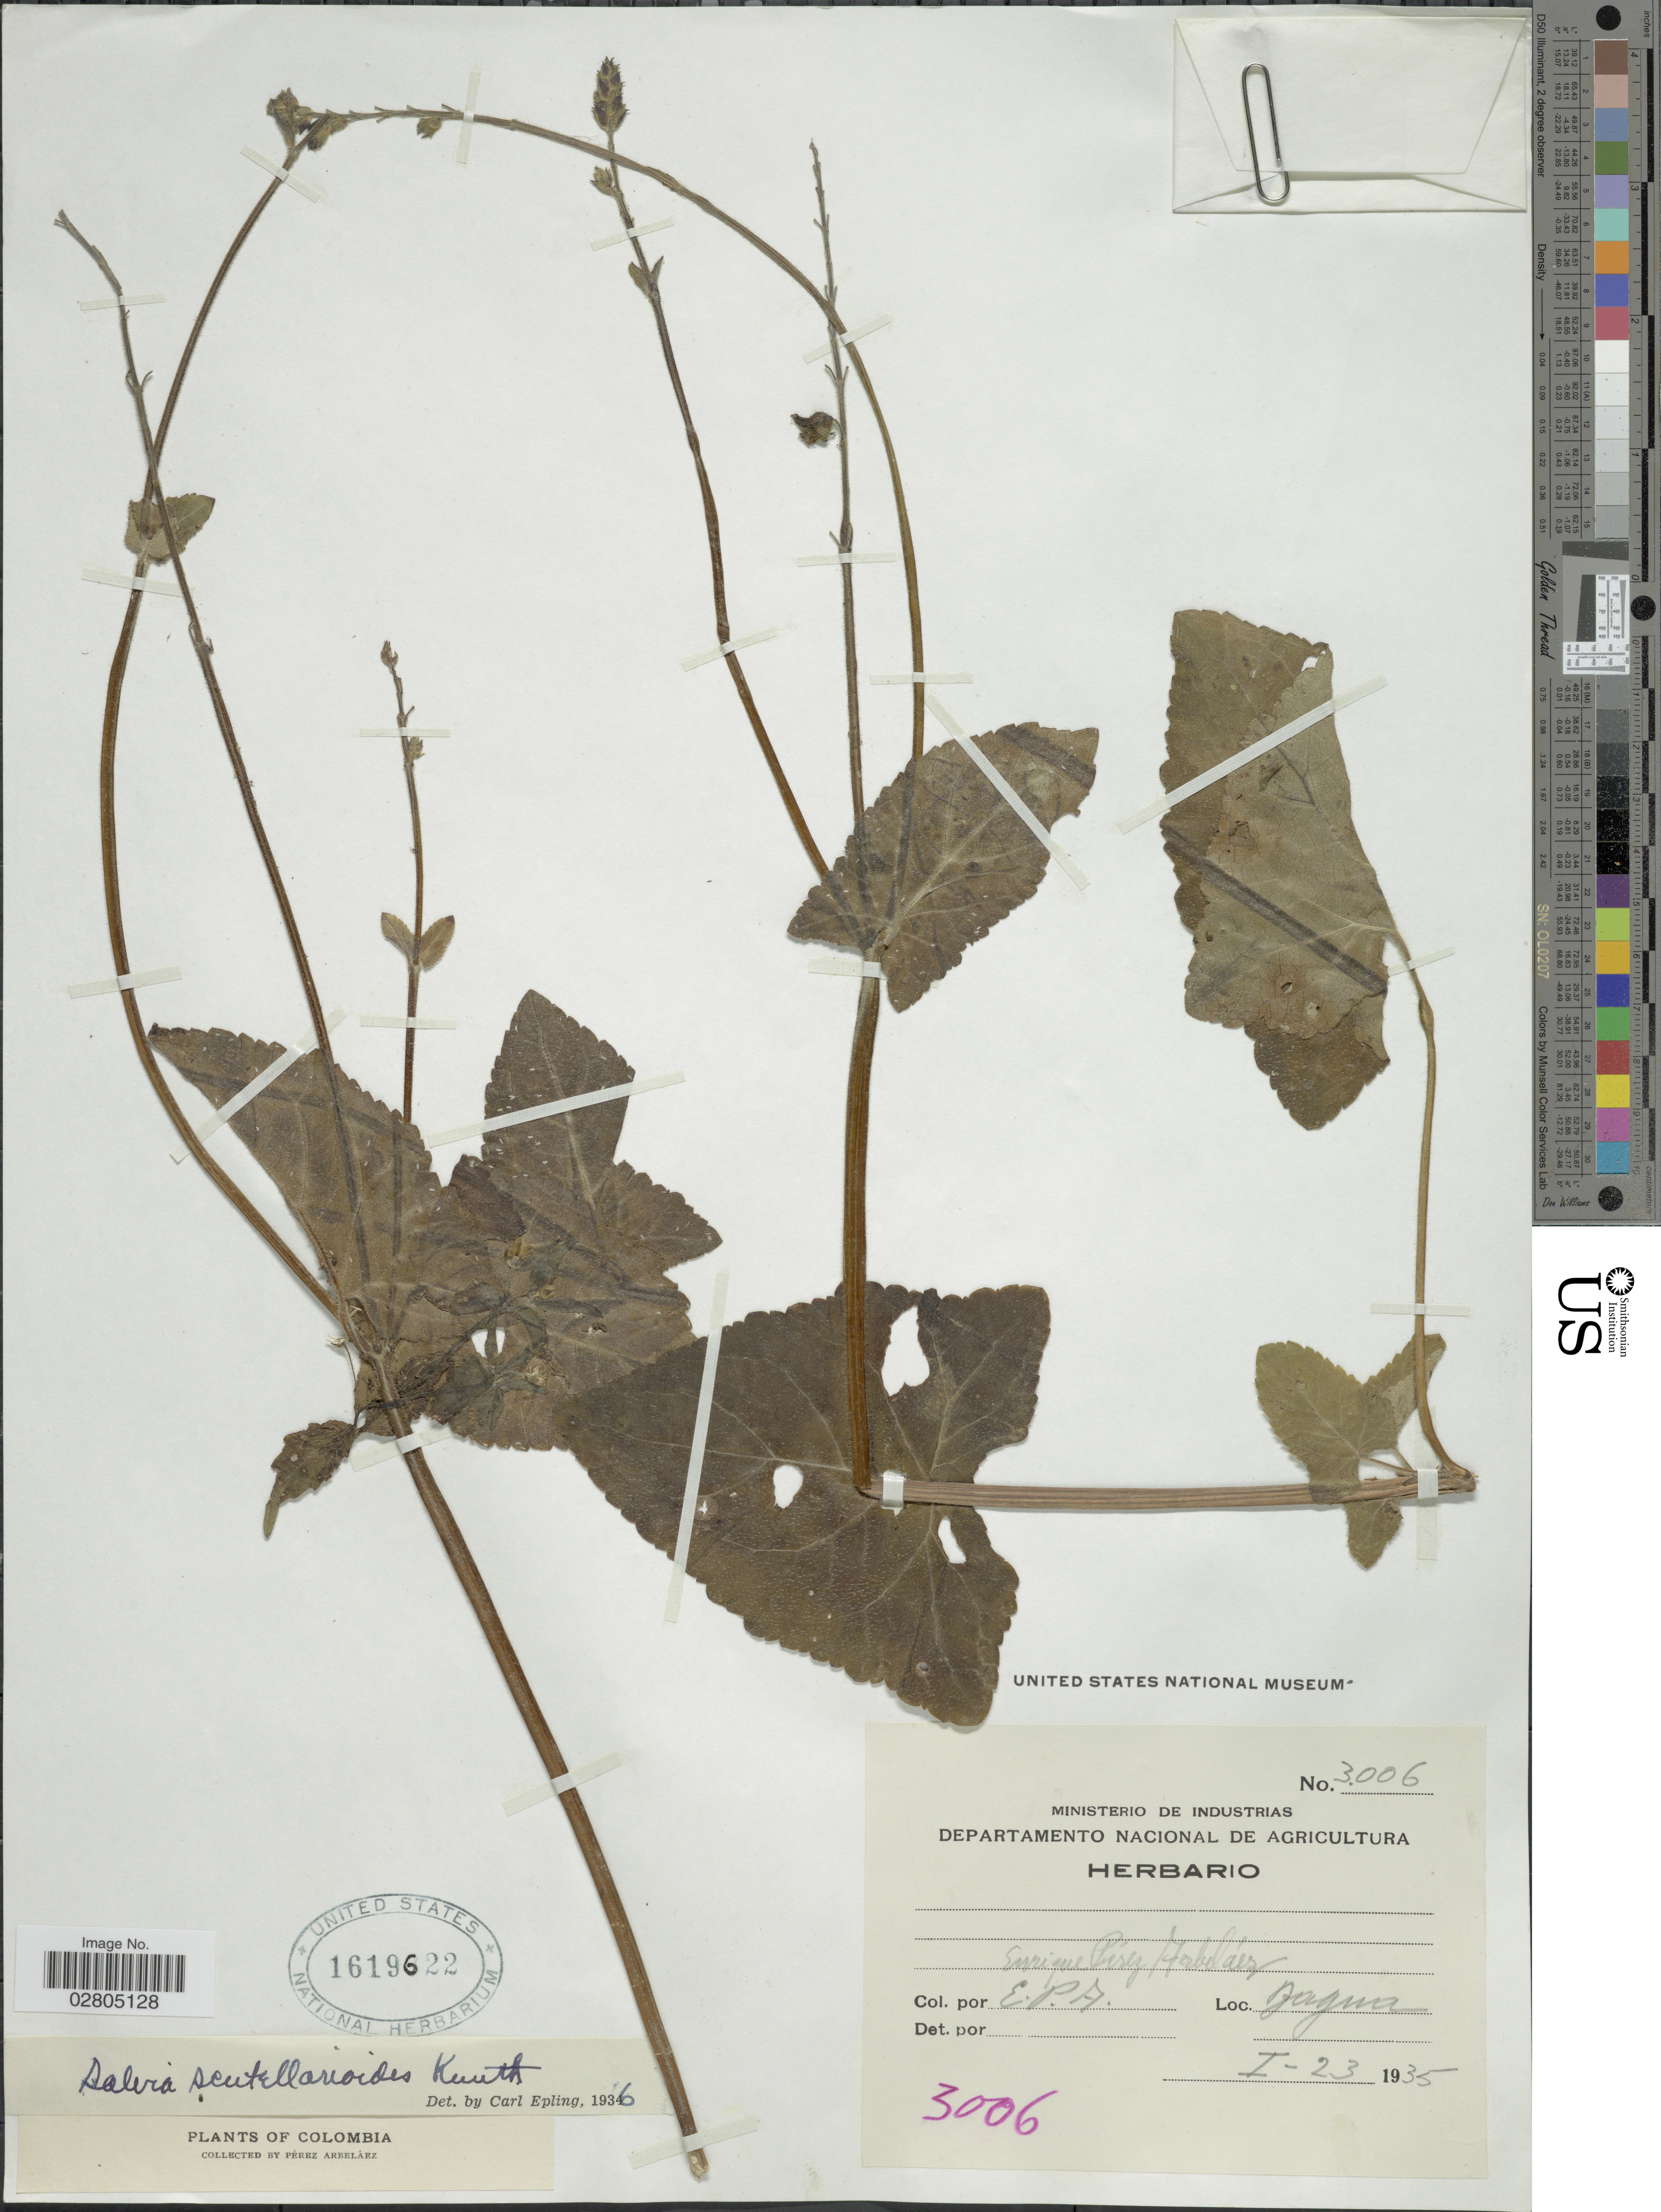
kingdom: Plantae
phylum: Tracheophyta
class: Magnoliopsida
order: Lamiales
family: Lamiaceae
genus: Salvia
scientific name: Salvia scutellarioides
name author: Kunth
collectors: E. Pérez Arbeláez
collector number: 3006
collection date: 1935-01-23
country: Colombia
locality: Jaguna.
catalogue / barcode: US 1619622